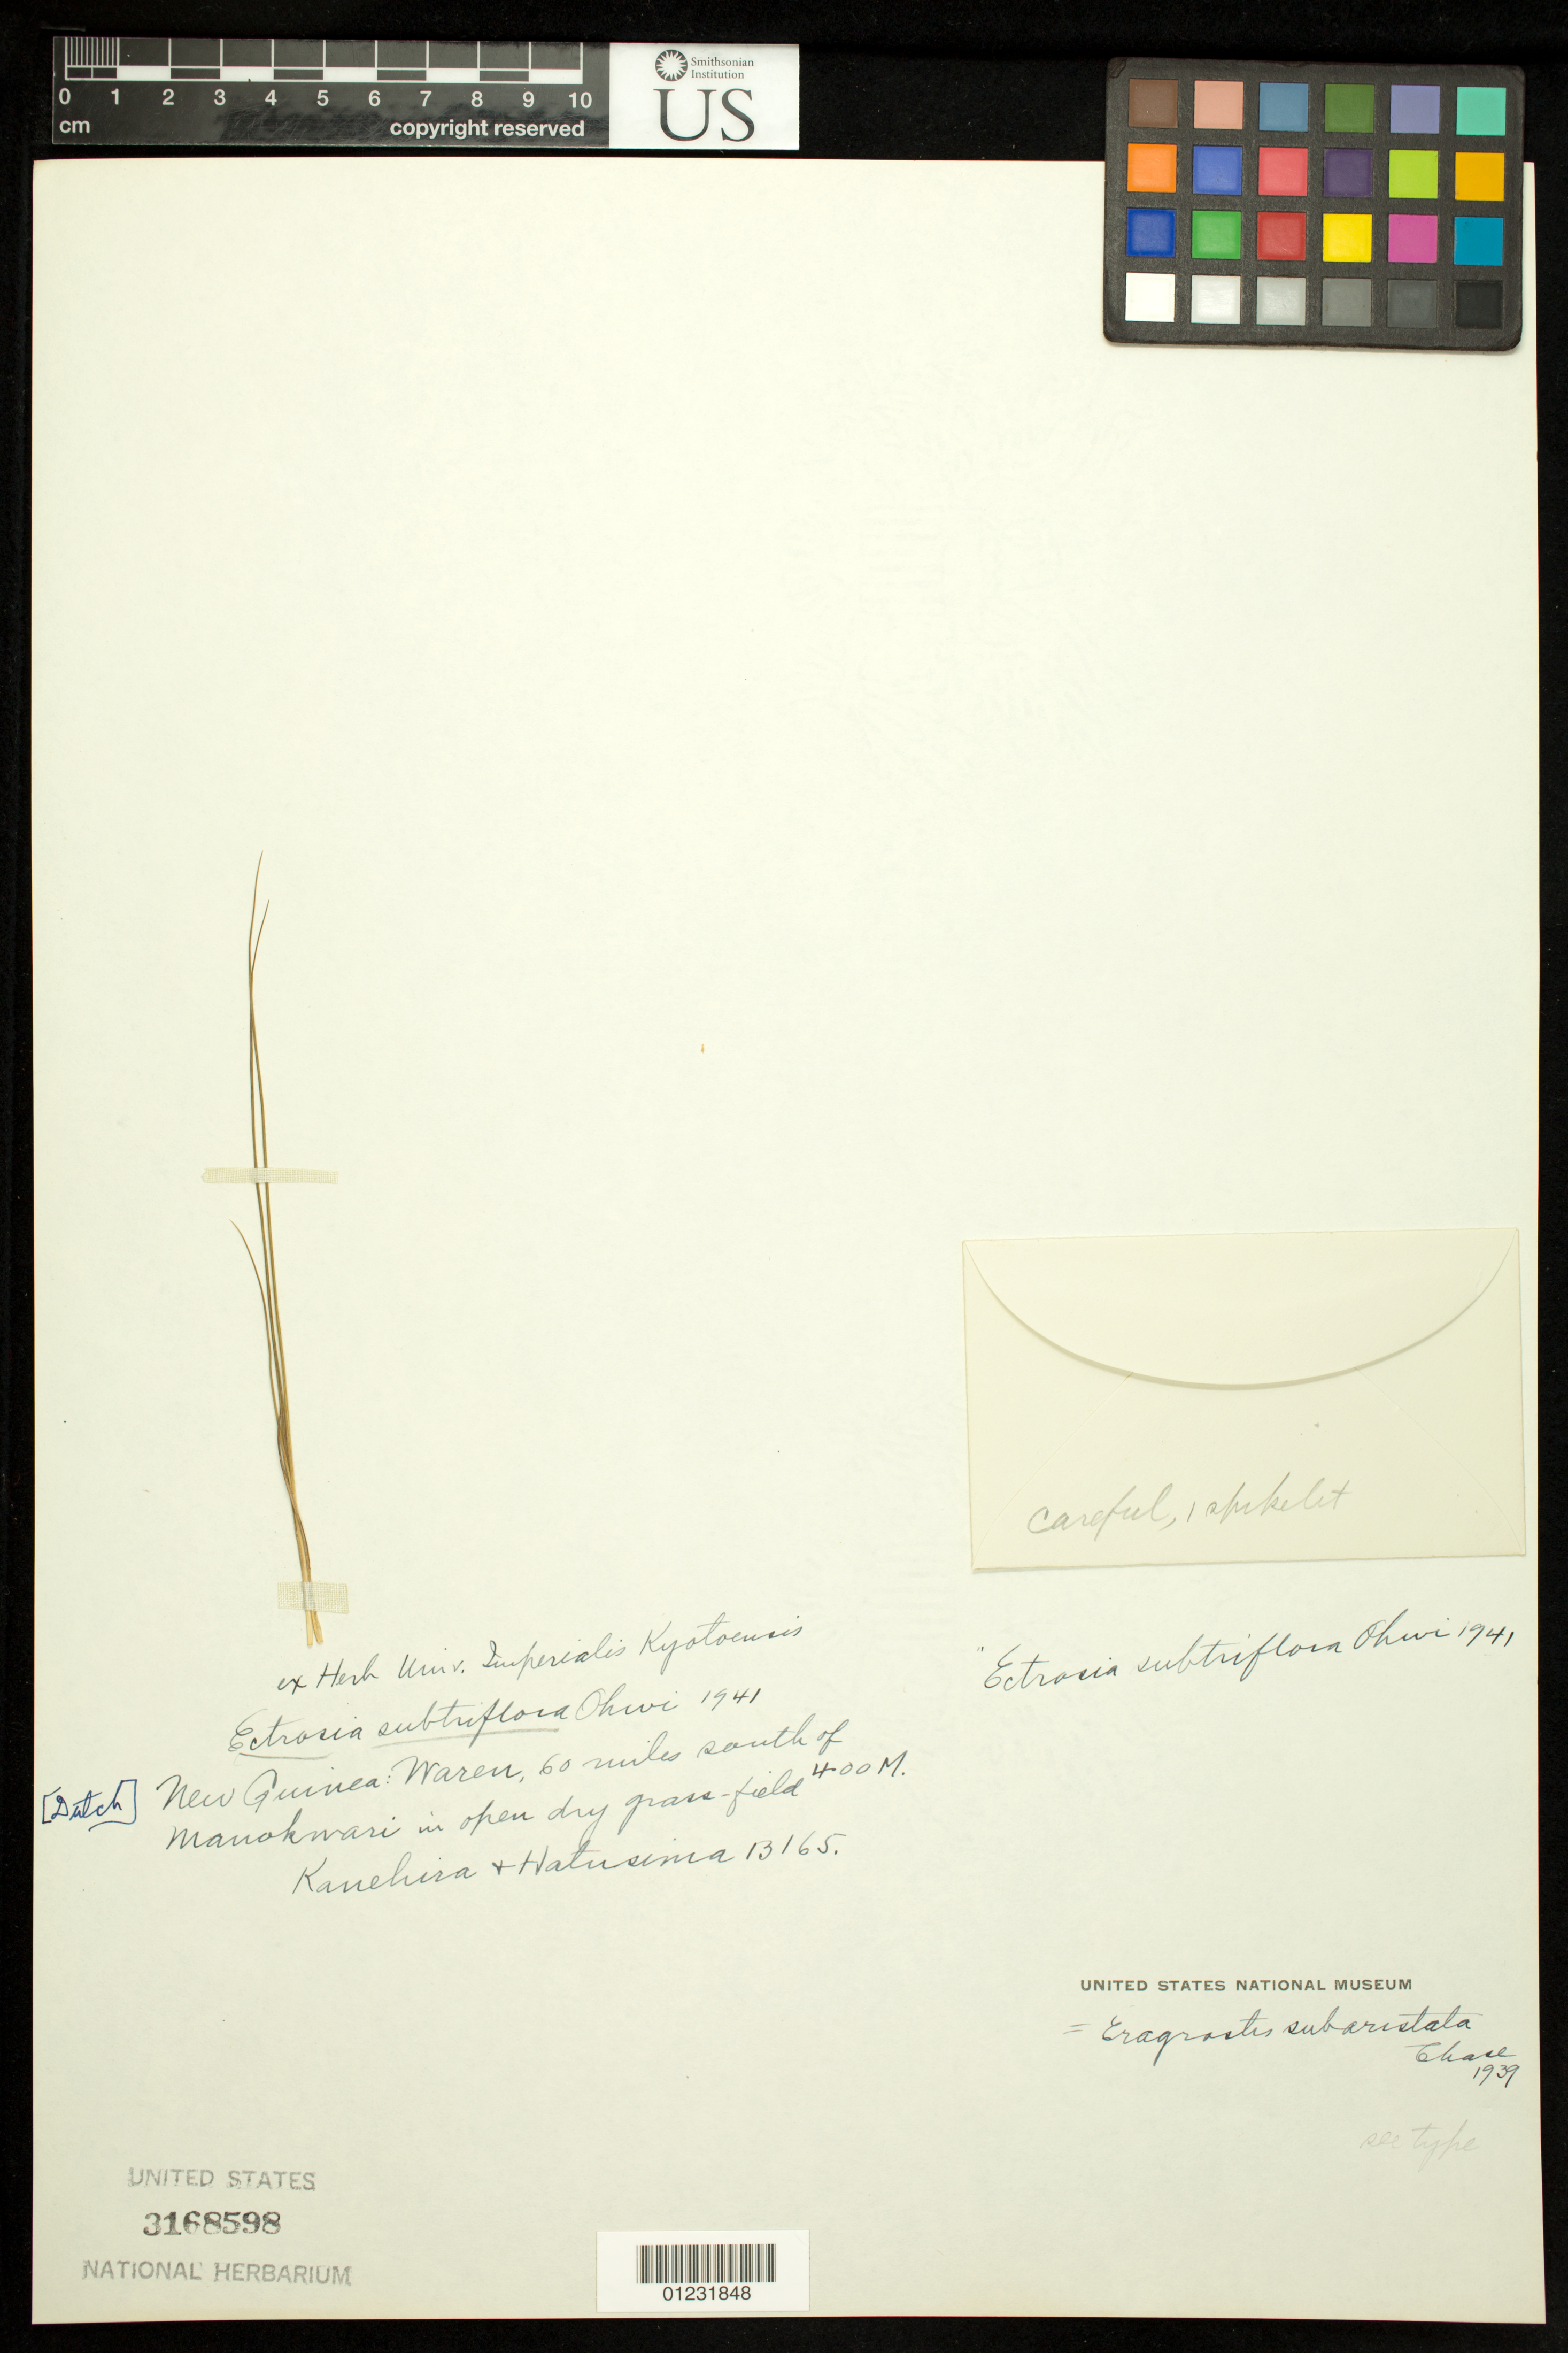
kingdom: Plantae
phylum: Tracheophyta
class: Liliopsida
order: Poales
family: Poaceae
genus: Ectrosia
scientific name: Ectrosia subtriflora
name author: Ohwi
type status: Type Collection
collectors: R. Kanehira & S. Hatusima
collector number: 13165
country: Indonesia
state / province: Papua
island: New Guinea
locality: New Guinea: Waren, 60 miles south of Manokwari.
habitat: Open dry grass field.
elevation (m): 400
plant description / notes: Fragmentary material of type specimen ex herb. Univ. Imperialis Kyotoensis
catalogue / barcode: US 3168598